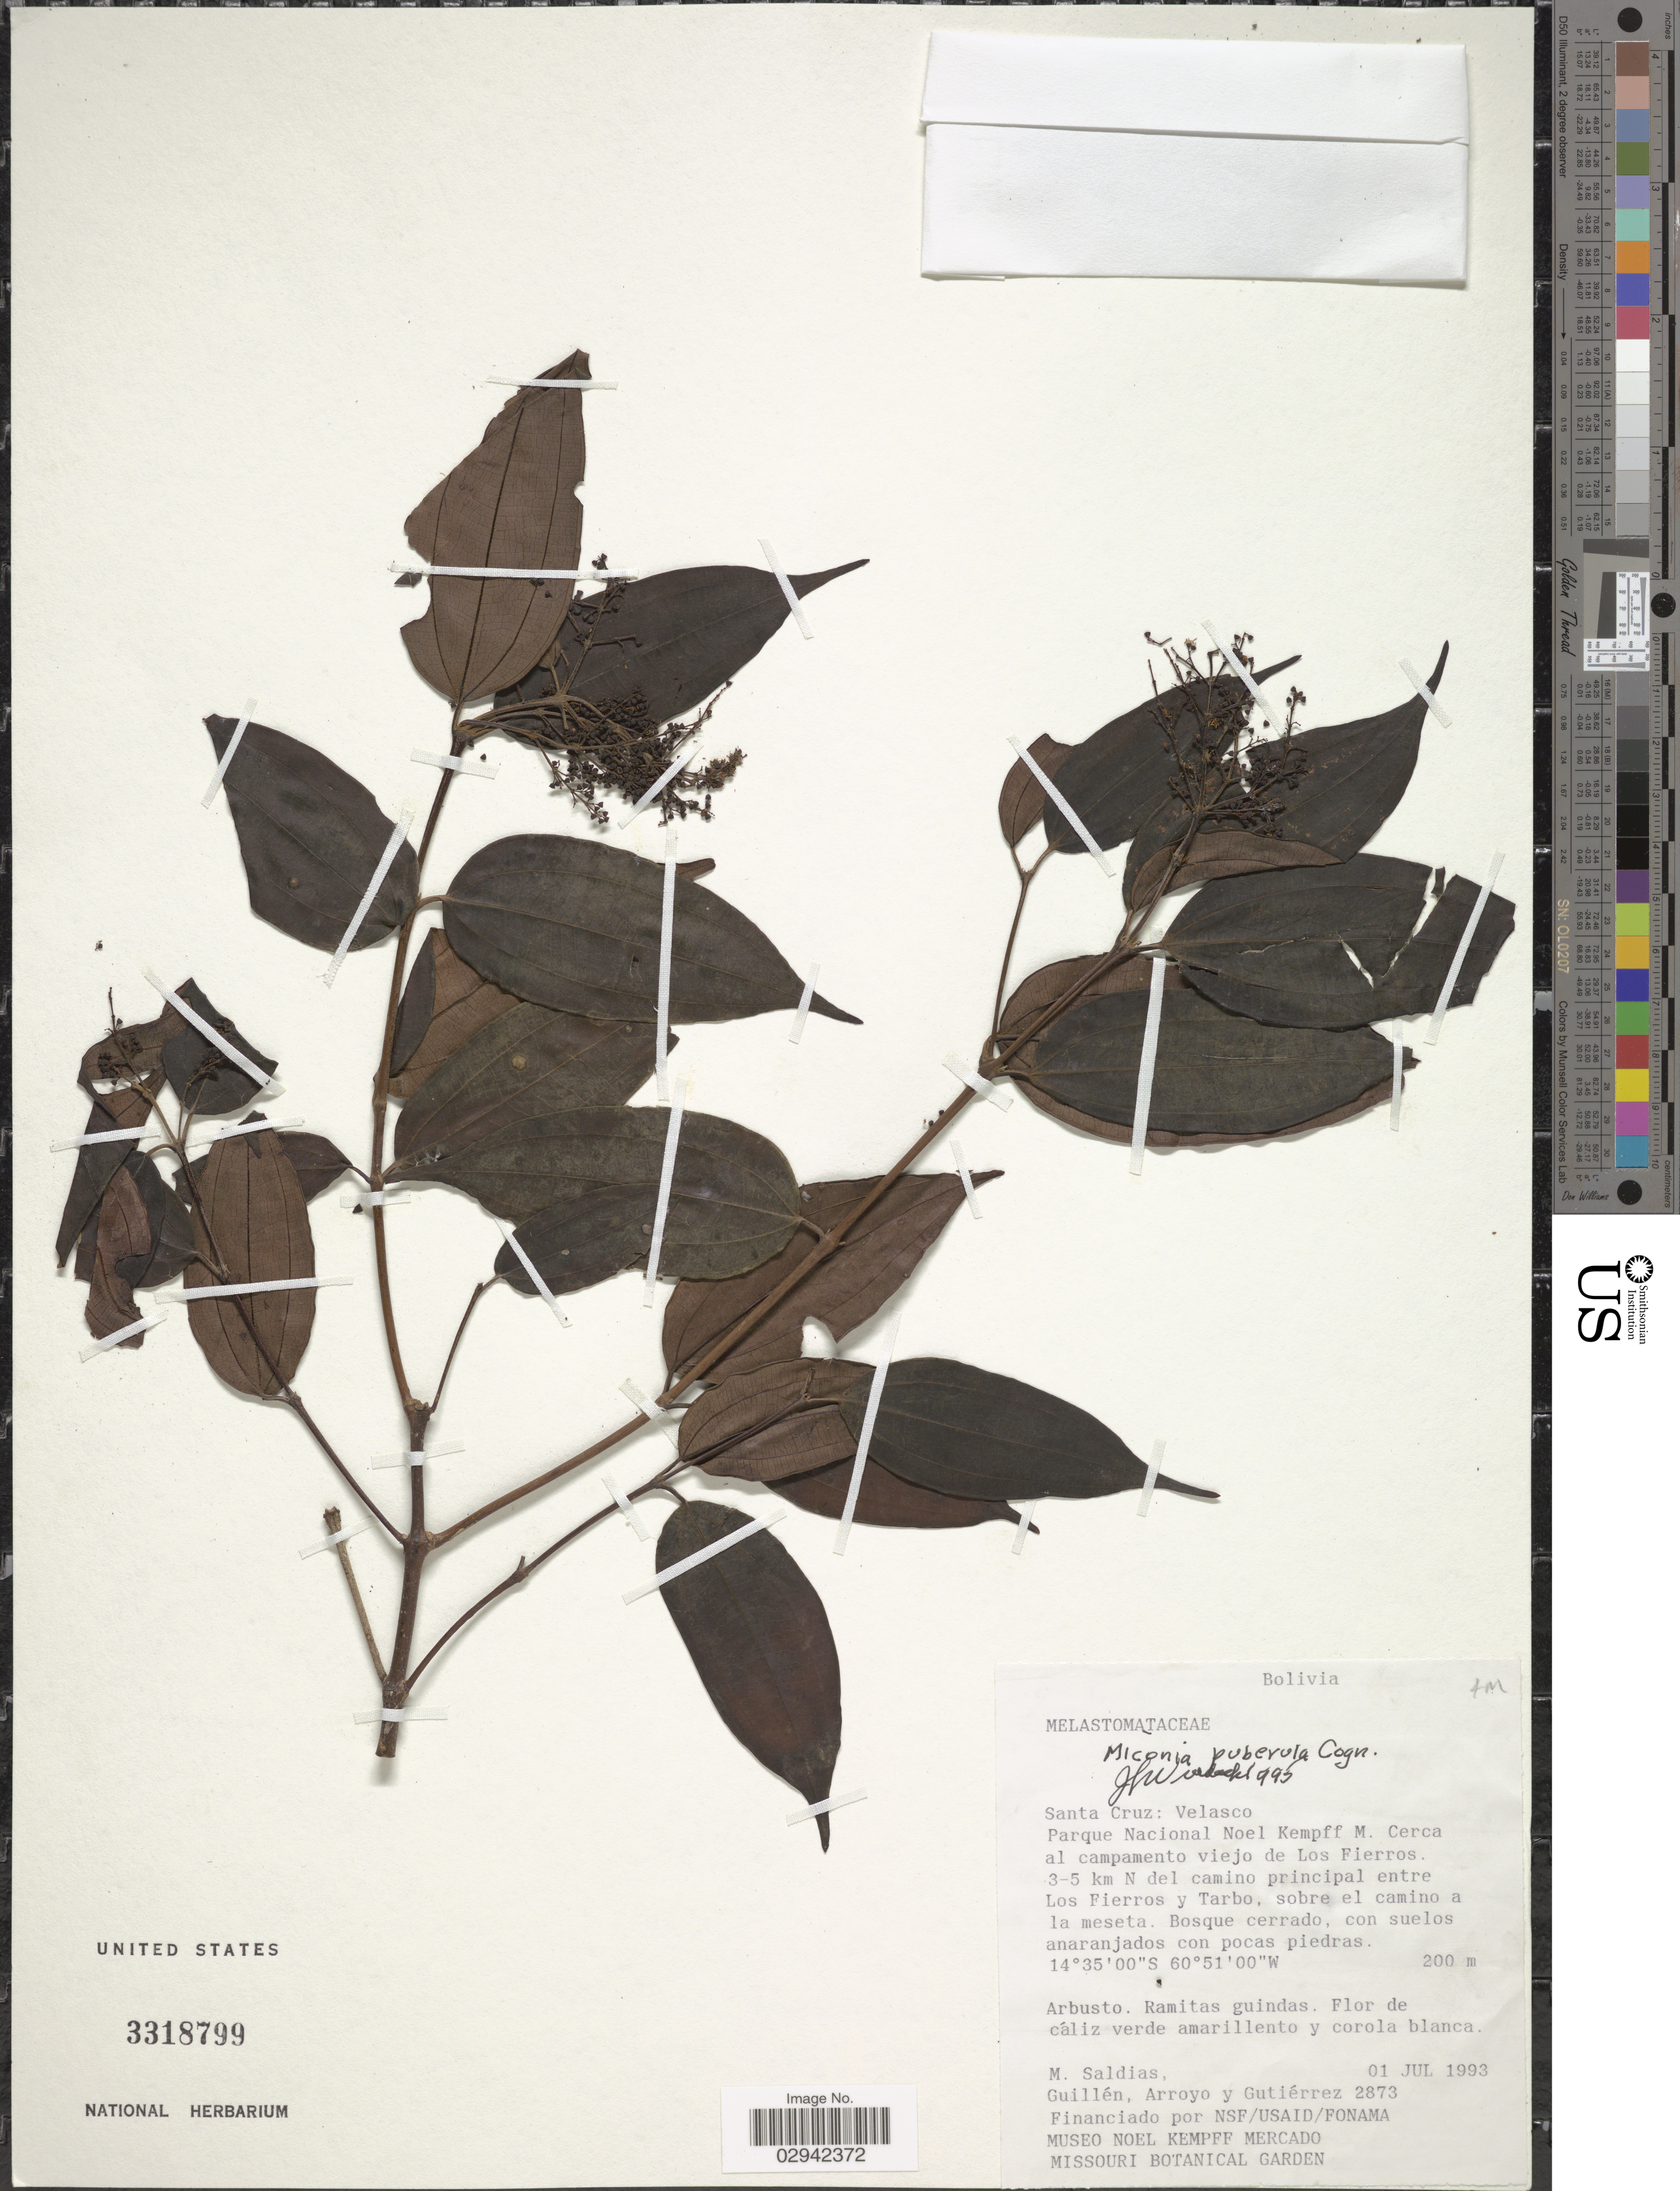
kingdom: Plantae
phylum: Tracheophyta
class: Magnoliopsida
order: Myrtales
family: Melastomataceae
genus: Miconia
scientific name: Miconia puberula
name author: Cogn.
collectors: M. Saldias, -- Guillen, Arroyo, -- & Gutiérrez, --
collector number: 2873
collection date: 1993-07-01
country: Bolivia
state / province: Santa Cruz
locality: Velasco, Parque Nacional Noel Kempff M. Cerca al campamento viejo de Los Fierros, 3-5 km N del camino principal entre Los Fierros y Tarbo.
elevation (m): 200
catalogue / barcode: US 3318799